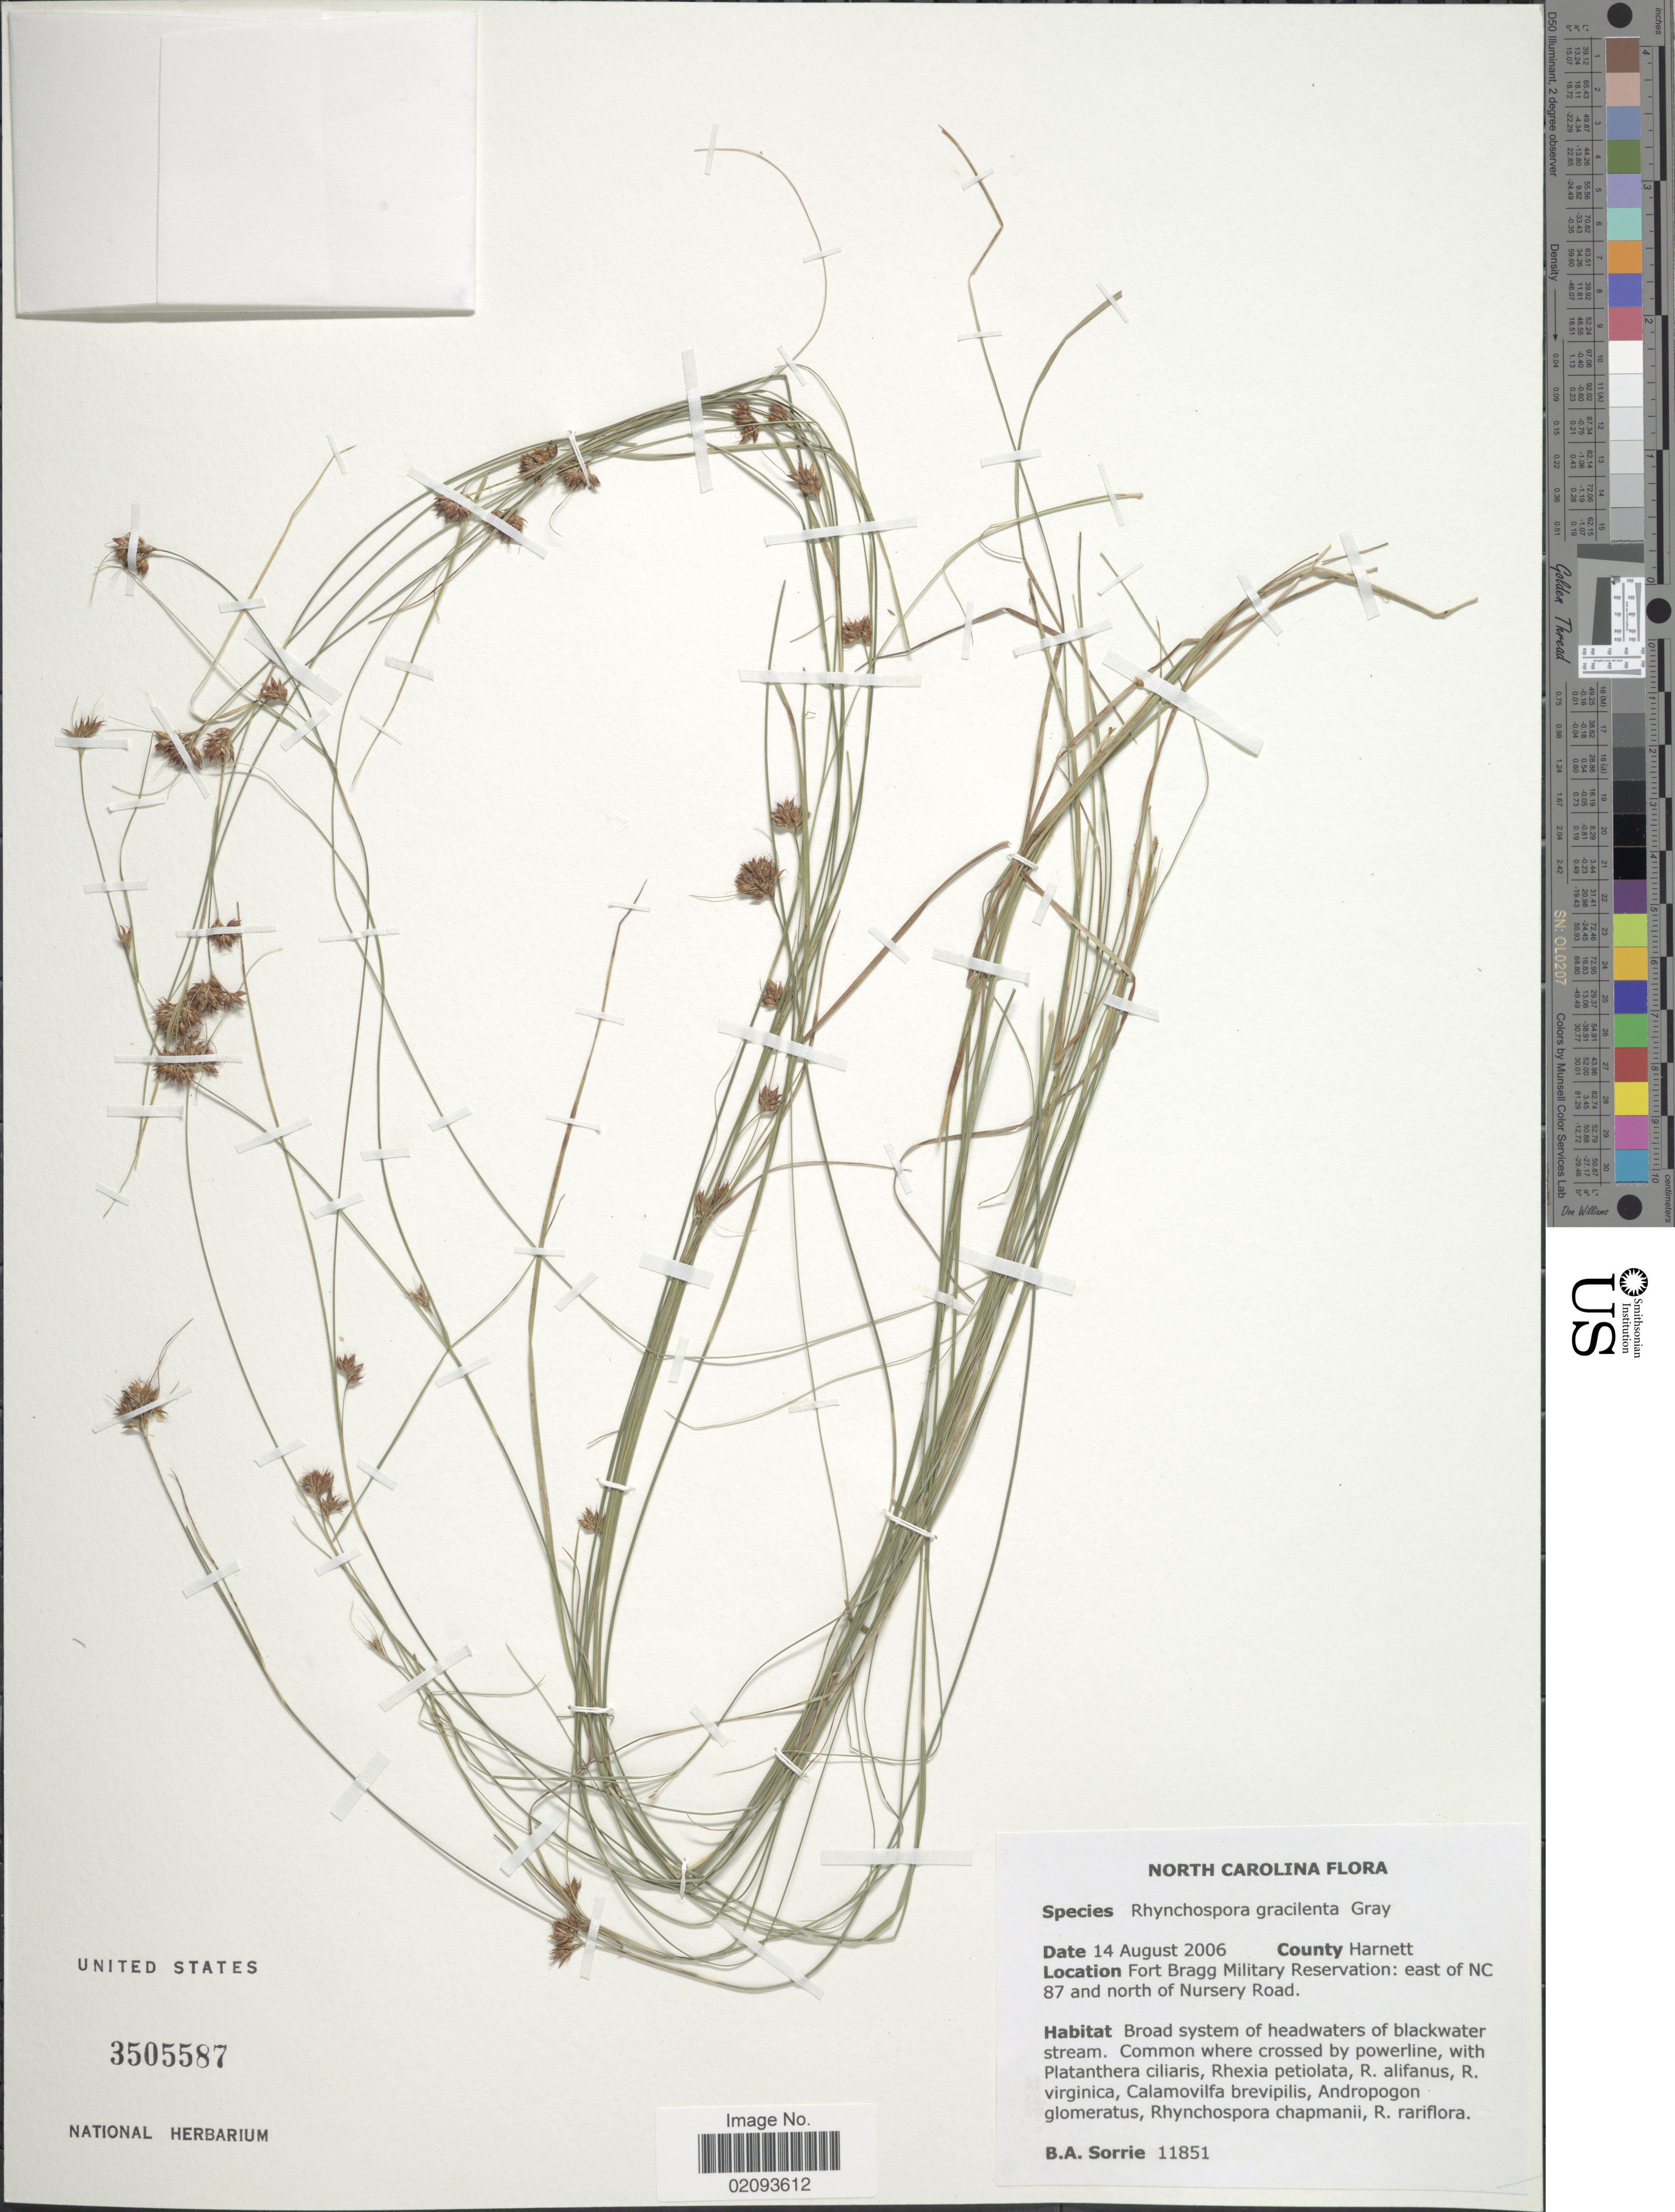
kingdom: Plantae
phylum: Tracheophyta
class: Liliopsida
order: Poales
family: Cyperaceae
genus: Rhynchospora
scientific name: Rhynchospora gracilenta A. Gray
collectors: B. Sorrie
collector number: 11851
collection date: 2006-08-14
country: United States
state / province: North Carolina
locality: Fort Bragg Military Reservation: east of NC 87 and north of Nursery Road. County Harnett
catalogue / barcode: US 3505587